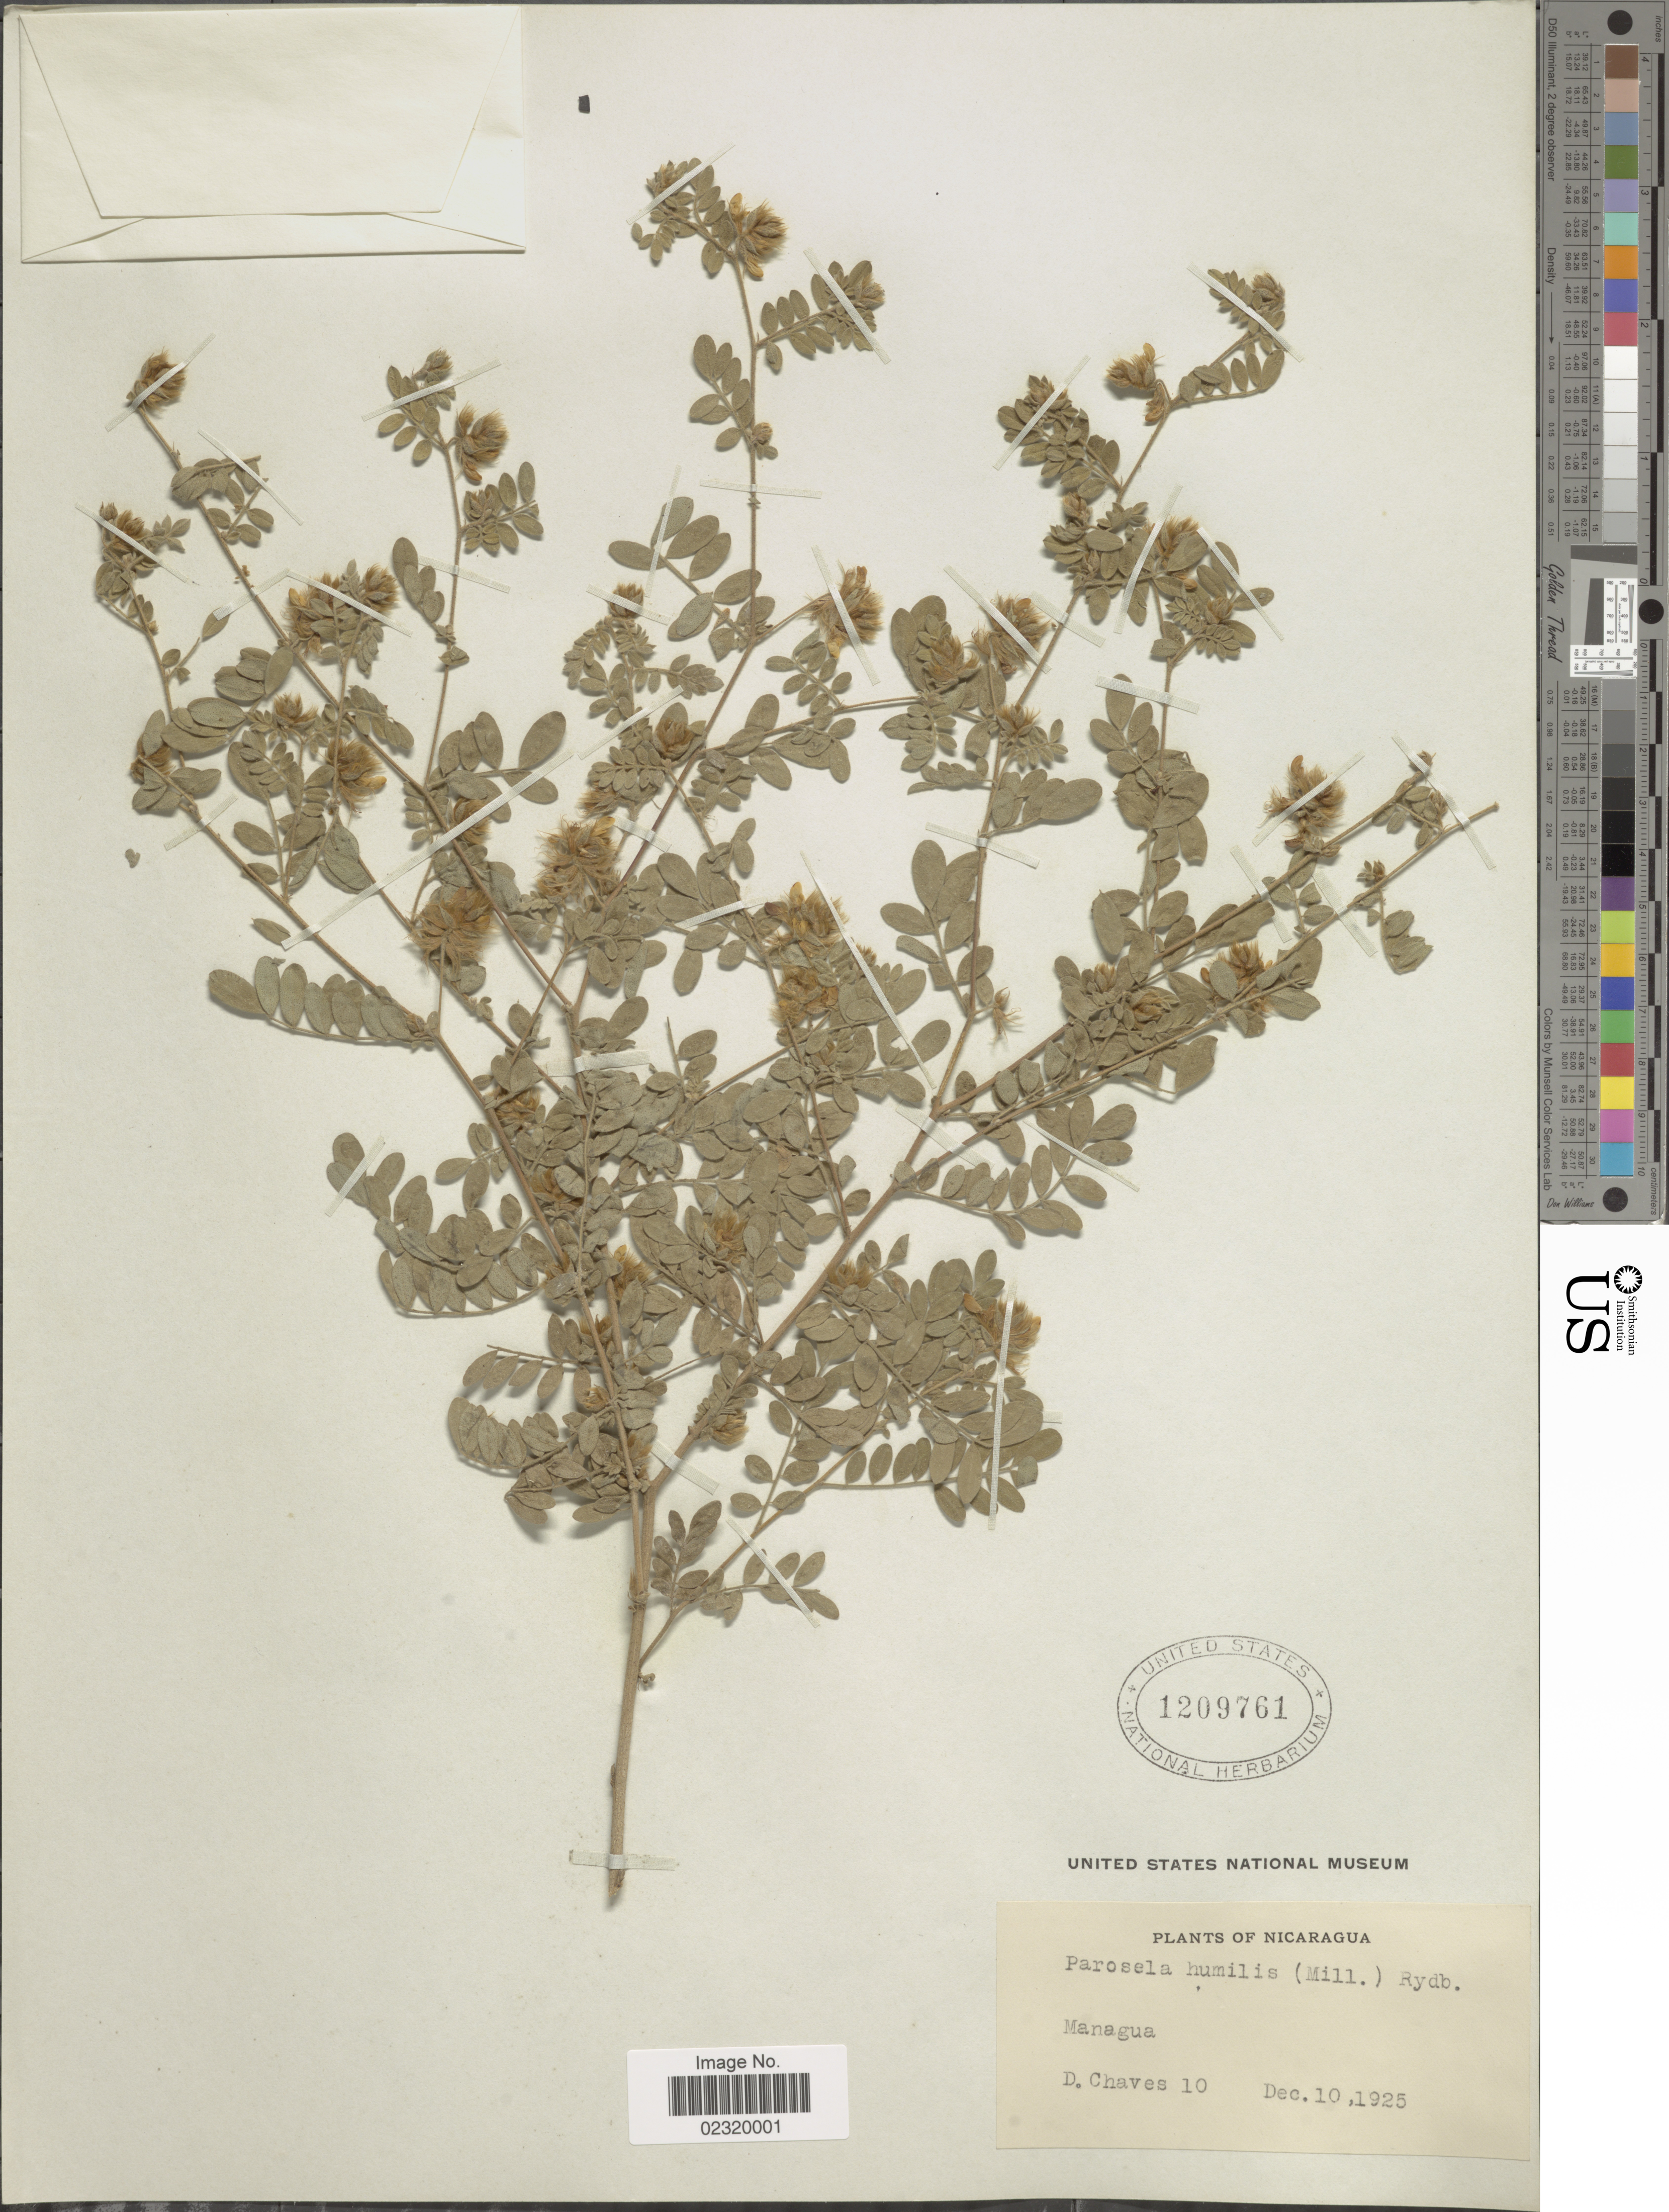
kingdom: Plantae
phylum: Tracheophyta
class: Magnoliopsida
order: Fabales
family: Fabaceae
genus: Dalea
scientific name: Dalea scandens var. vulneraria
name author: (Oerst.) Barneby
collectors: D. Chaves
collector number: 10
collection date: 1925-12-10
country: Nicaragua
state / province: Managua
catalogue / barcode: US 1209761